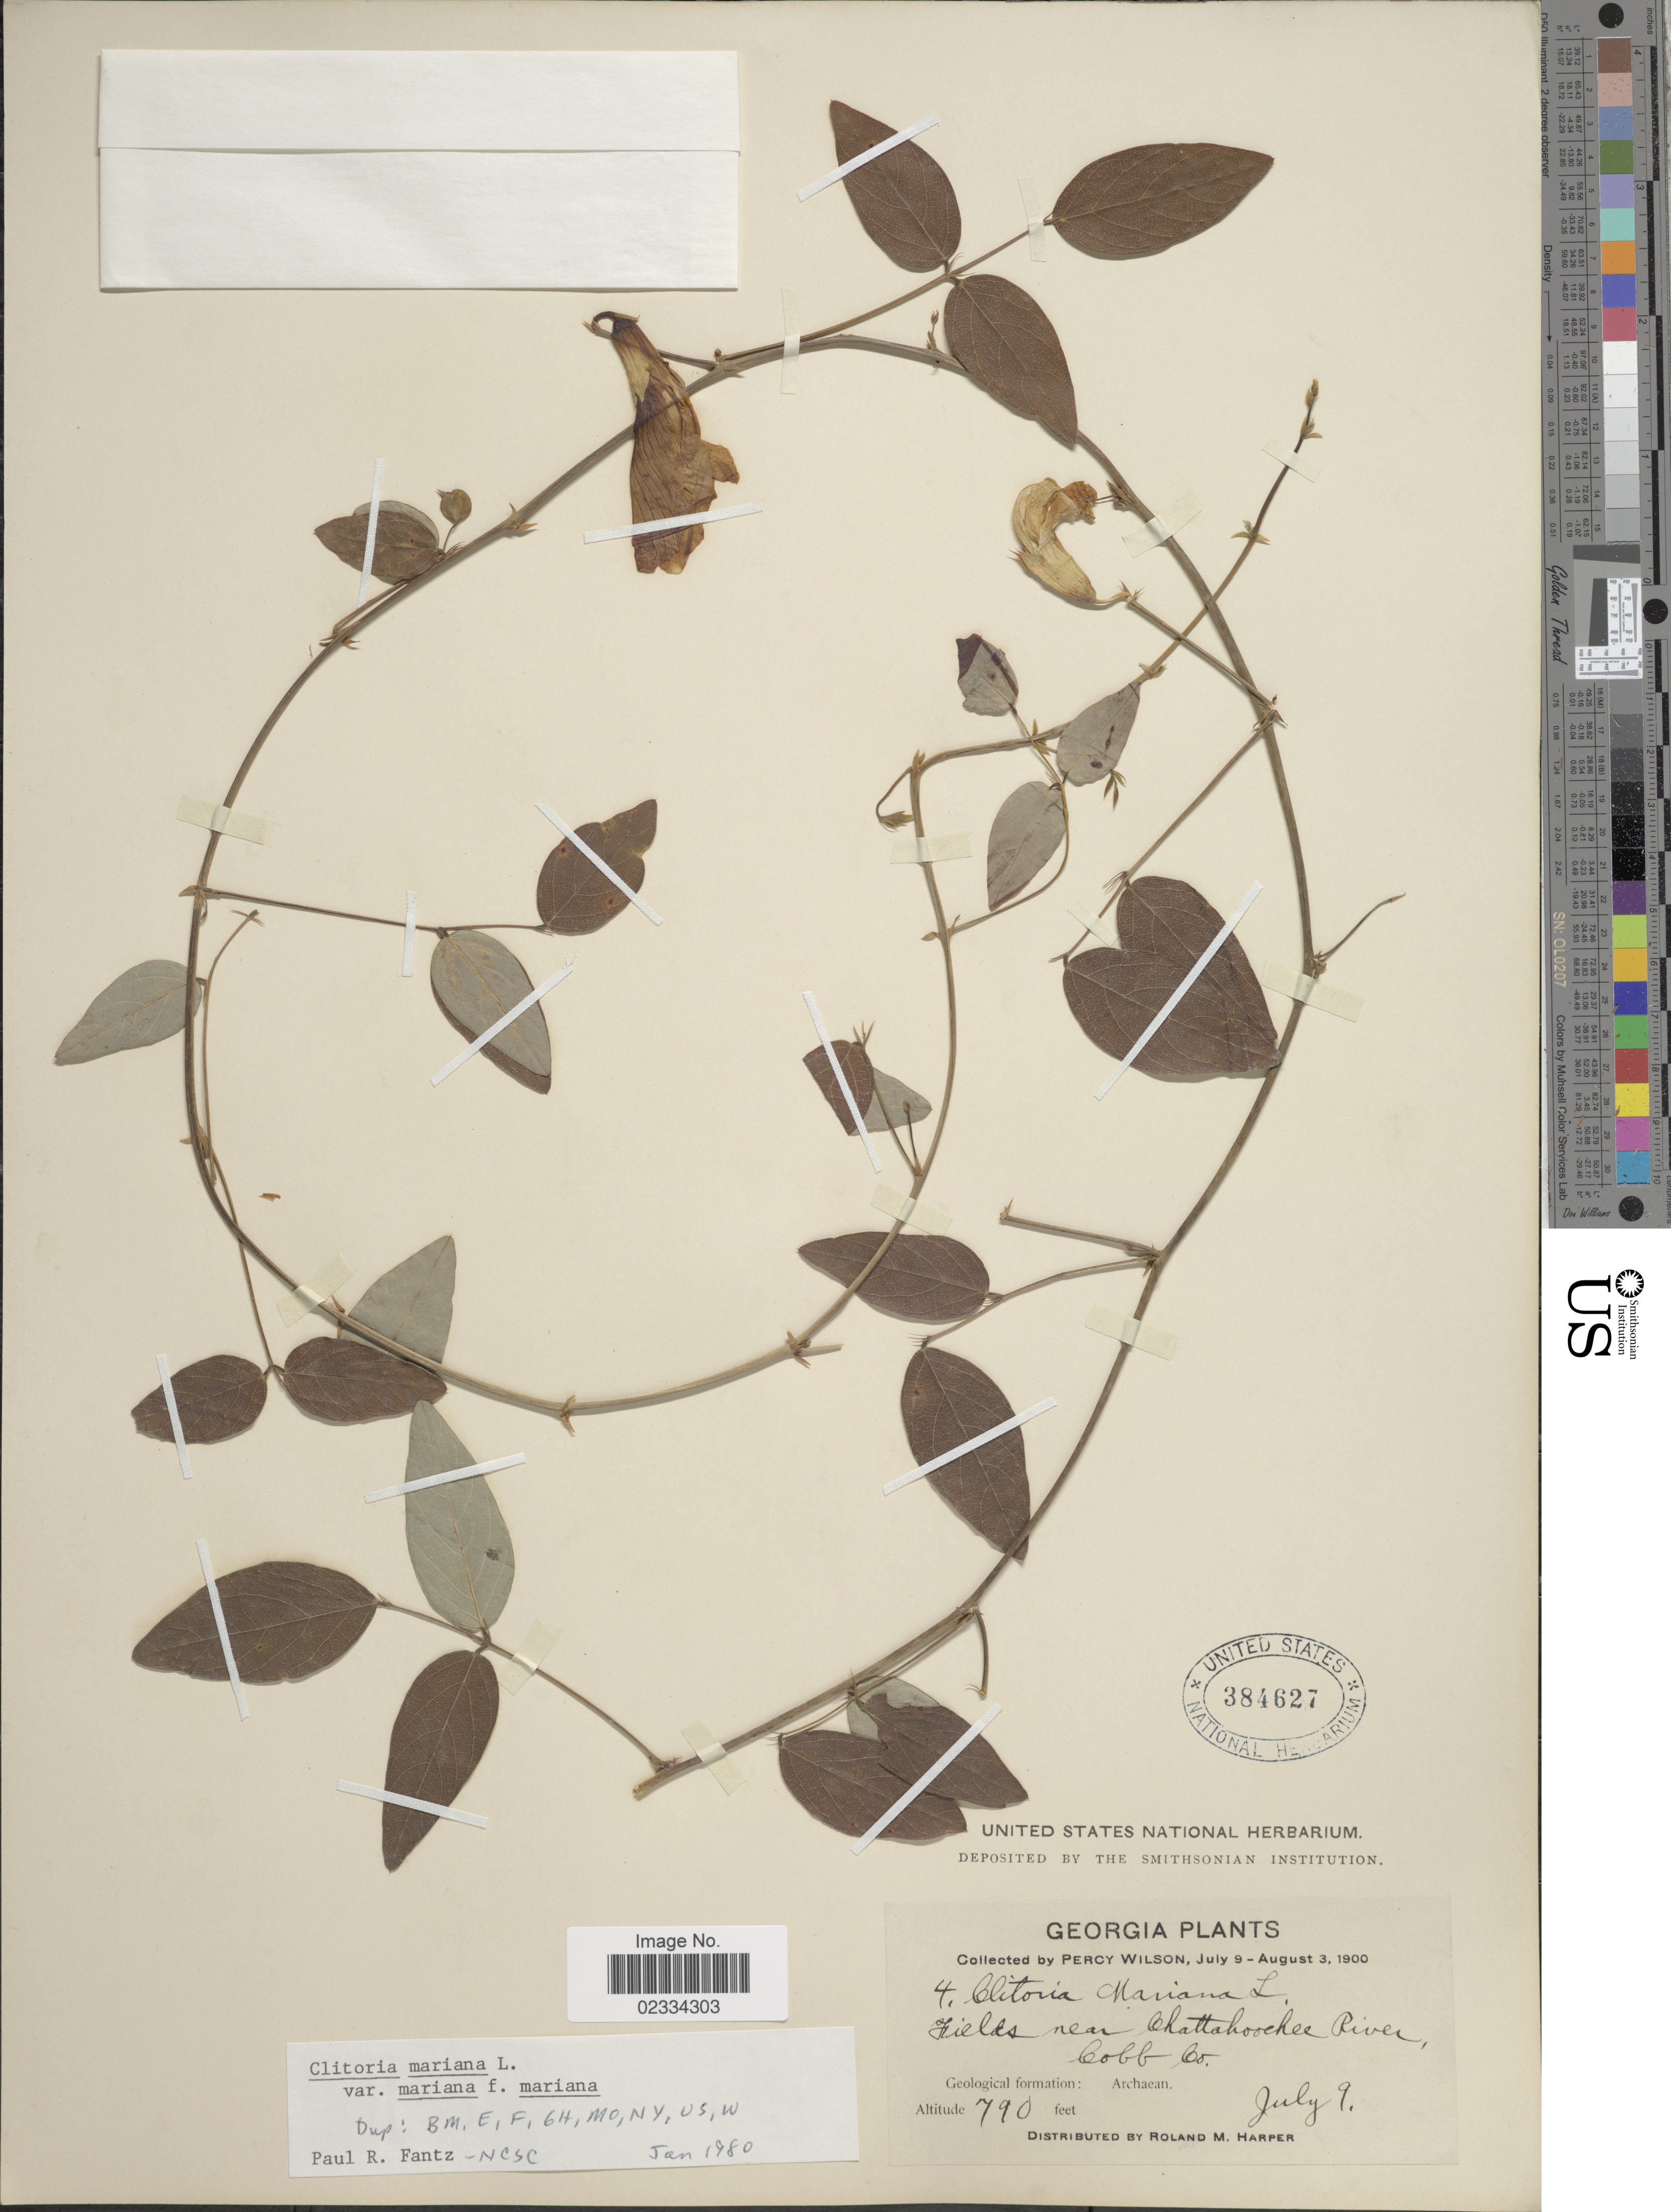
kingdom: Plantae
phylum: Tracheophyta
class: Magnoliopsida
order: Fabales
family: Fabaceae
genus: Clitoria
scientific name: Clitoria mariana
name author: L.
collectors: P. Wilson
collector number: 4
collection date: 1900-07-09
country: United States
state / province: Georgia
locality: Near Chattahoochee River, Cobb Co.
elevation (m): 241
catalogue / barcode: US 384627